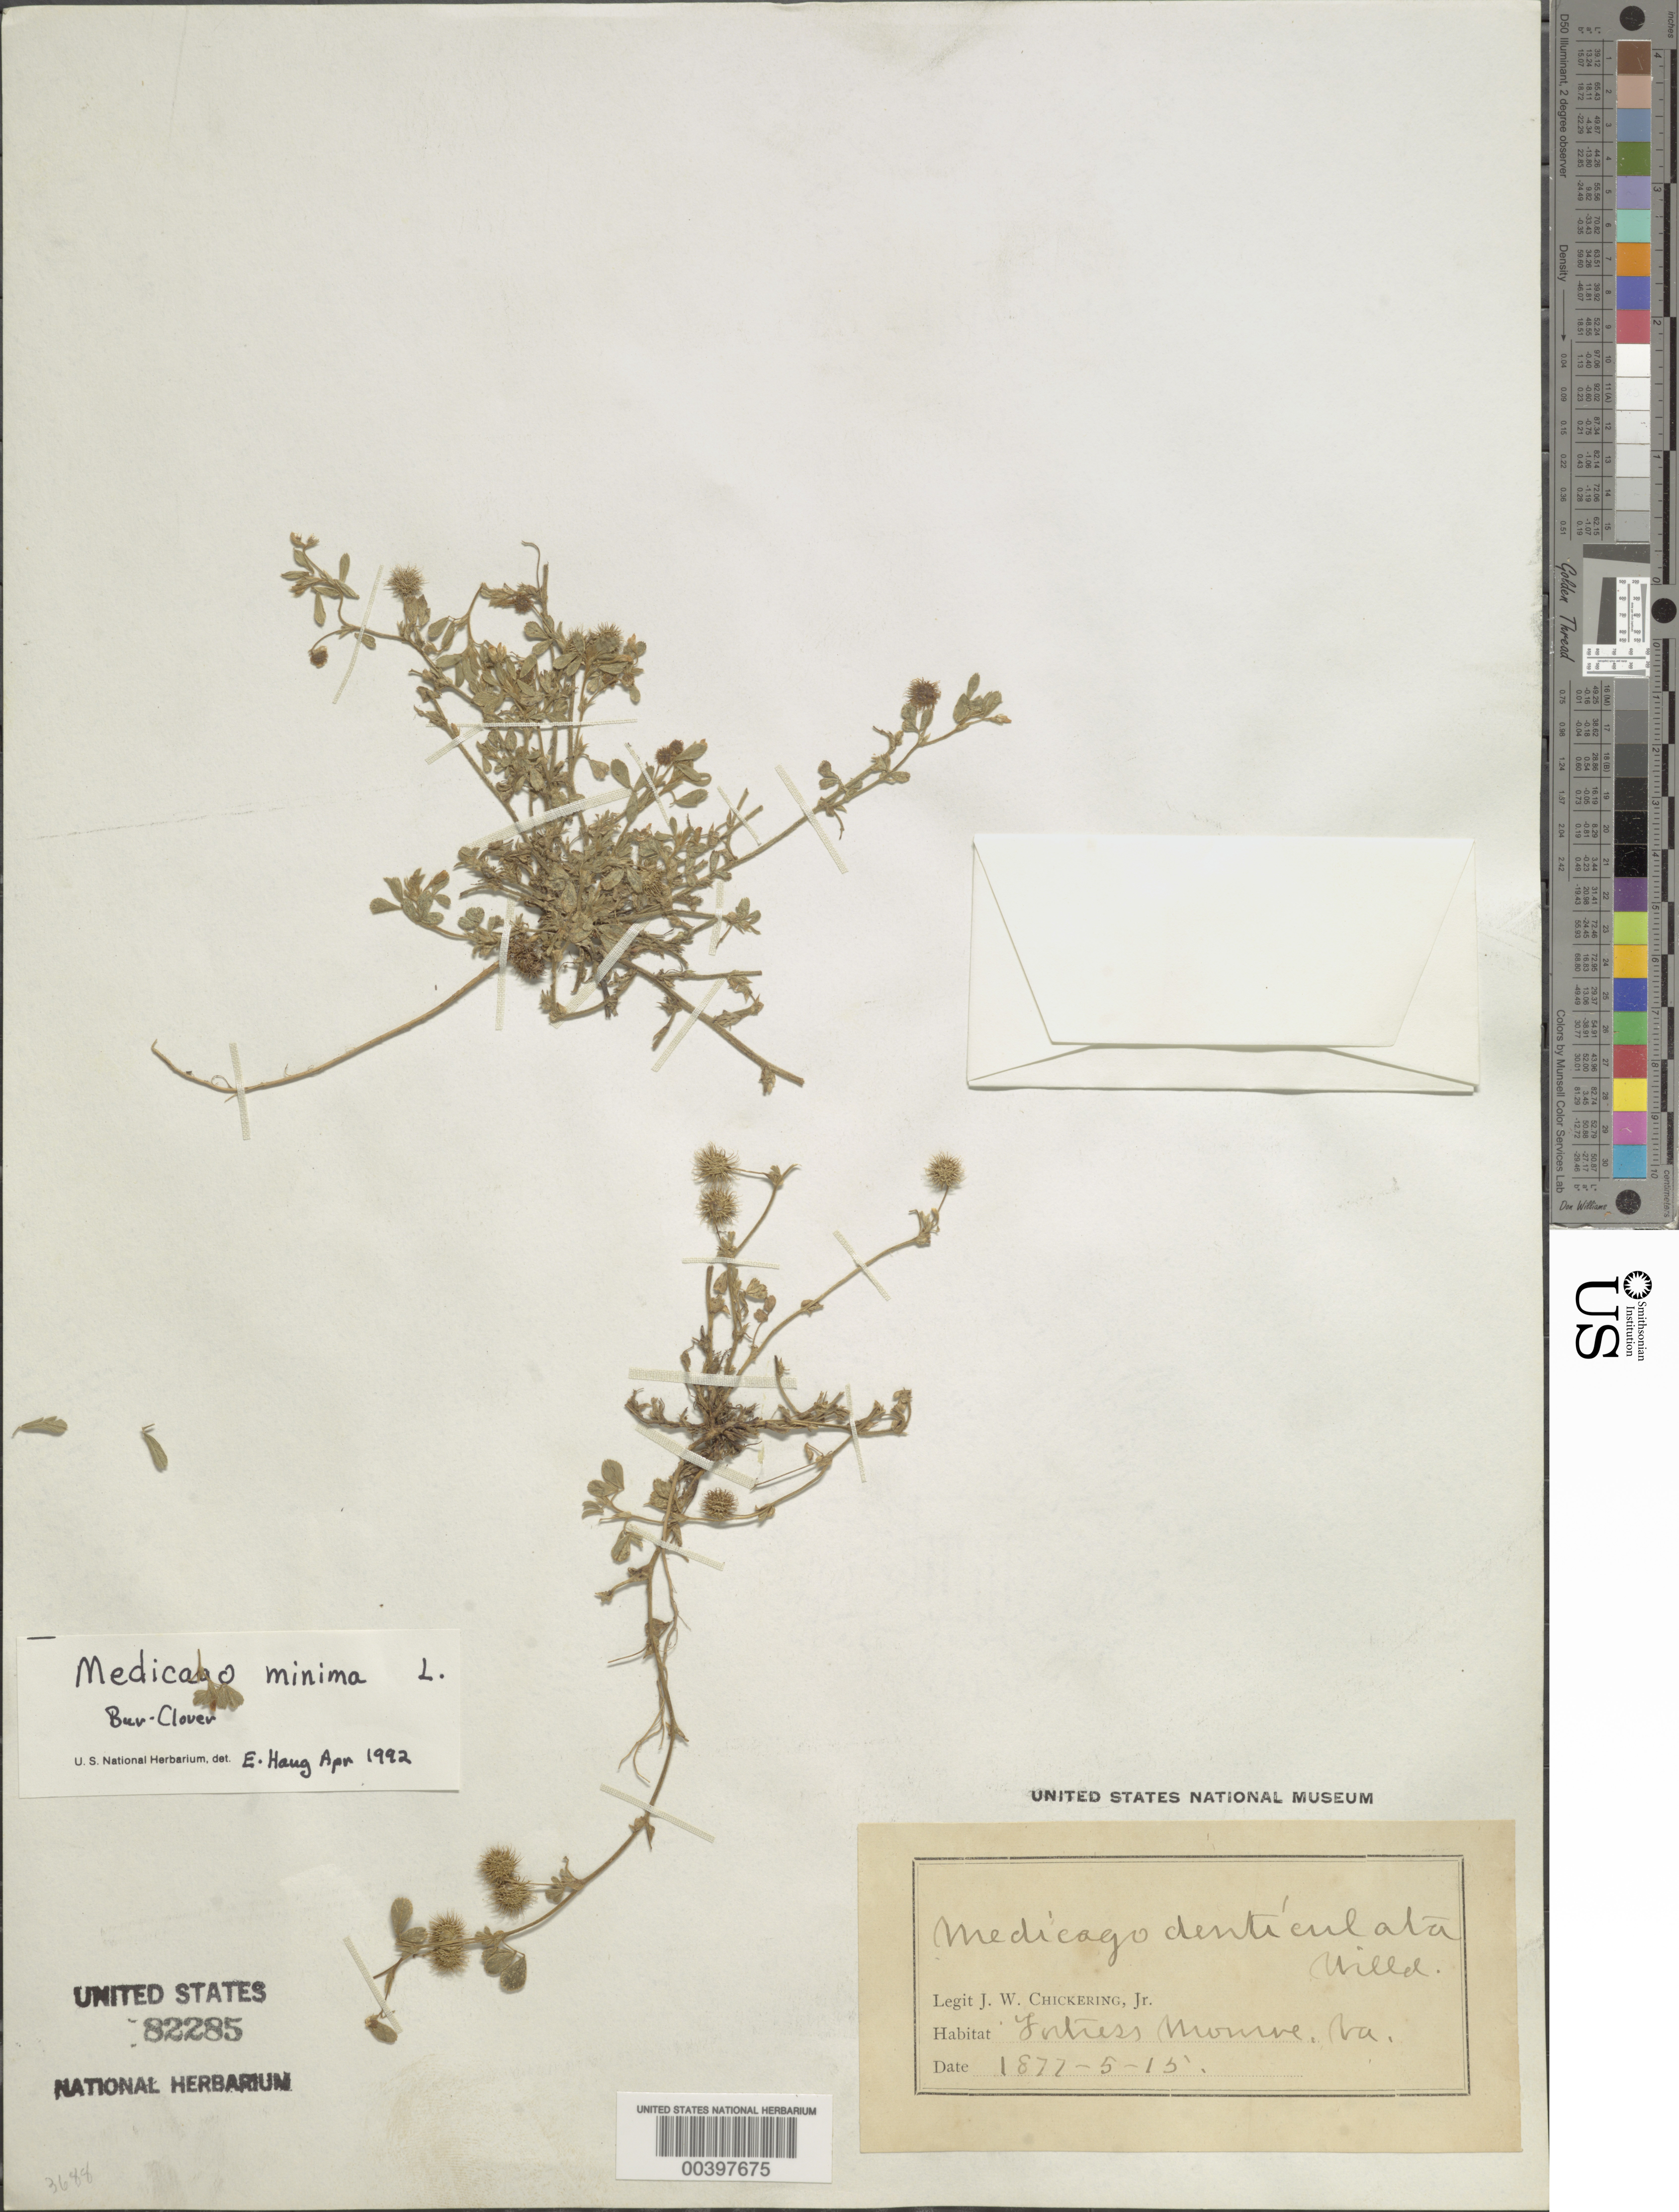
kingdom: Plantae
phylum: Tracheophyta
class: Magnoliopsida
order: Fabales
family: Fabaceae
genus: Medicago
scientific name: Medicago minima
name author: Lam.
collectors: J. W. Chickering Jr.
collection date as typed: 15 May 1877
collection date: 1877-05-15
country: United States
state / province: Virginia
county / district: City of Hampton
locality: Fort monroe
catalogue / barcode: US 82285